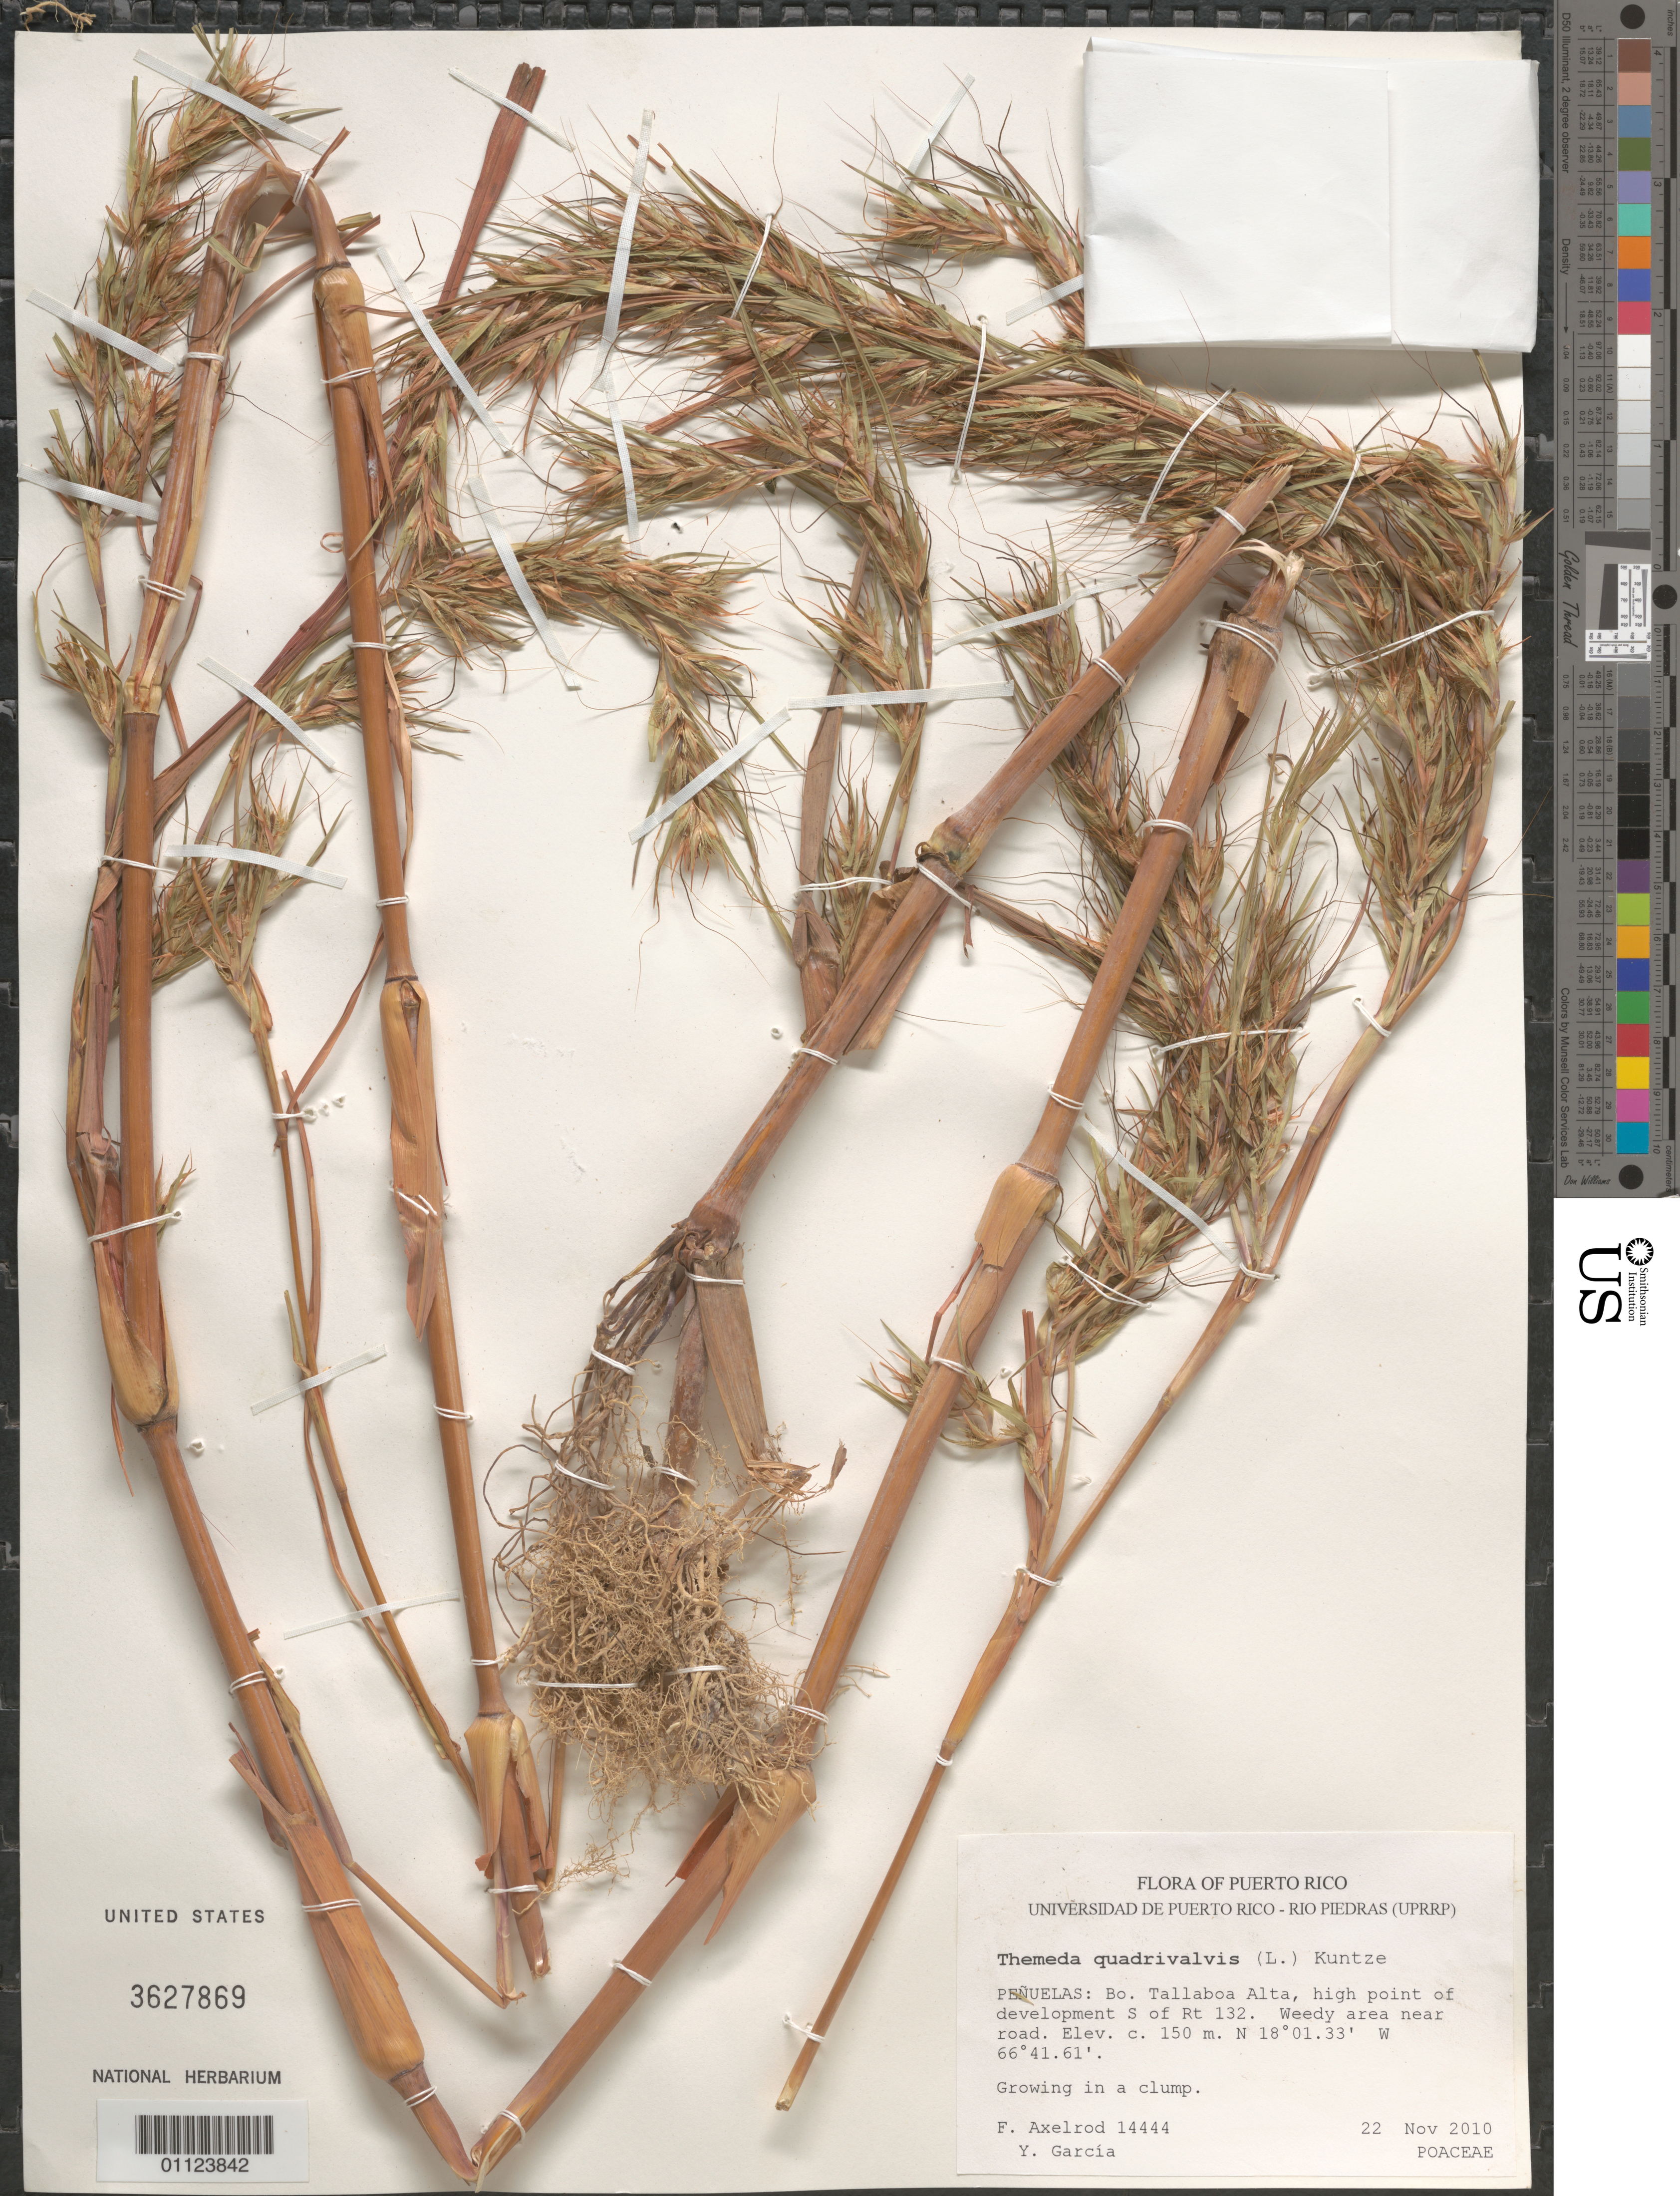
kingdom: Plantae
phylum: Tracheophyta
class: Liliopsida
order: Poales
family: Poaceae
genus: Themeda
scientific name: Themeda quadrivalvis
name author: (L.) Kuntze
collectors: F. S. Axelrod & Y. García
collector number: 14444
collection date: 2010-11-22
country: Puerto Rico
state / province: Peñuelas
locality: Bo. Tallaboa Alta, high point of development S of Rt. 132.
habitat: Weedy area near road.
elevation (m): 150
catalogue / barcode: US 3627869